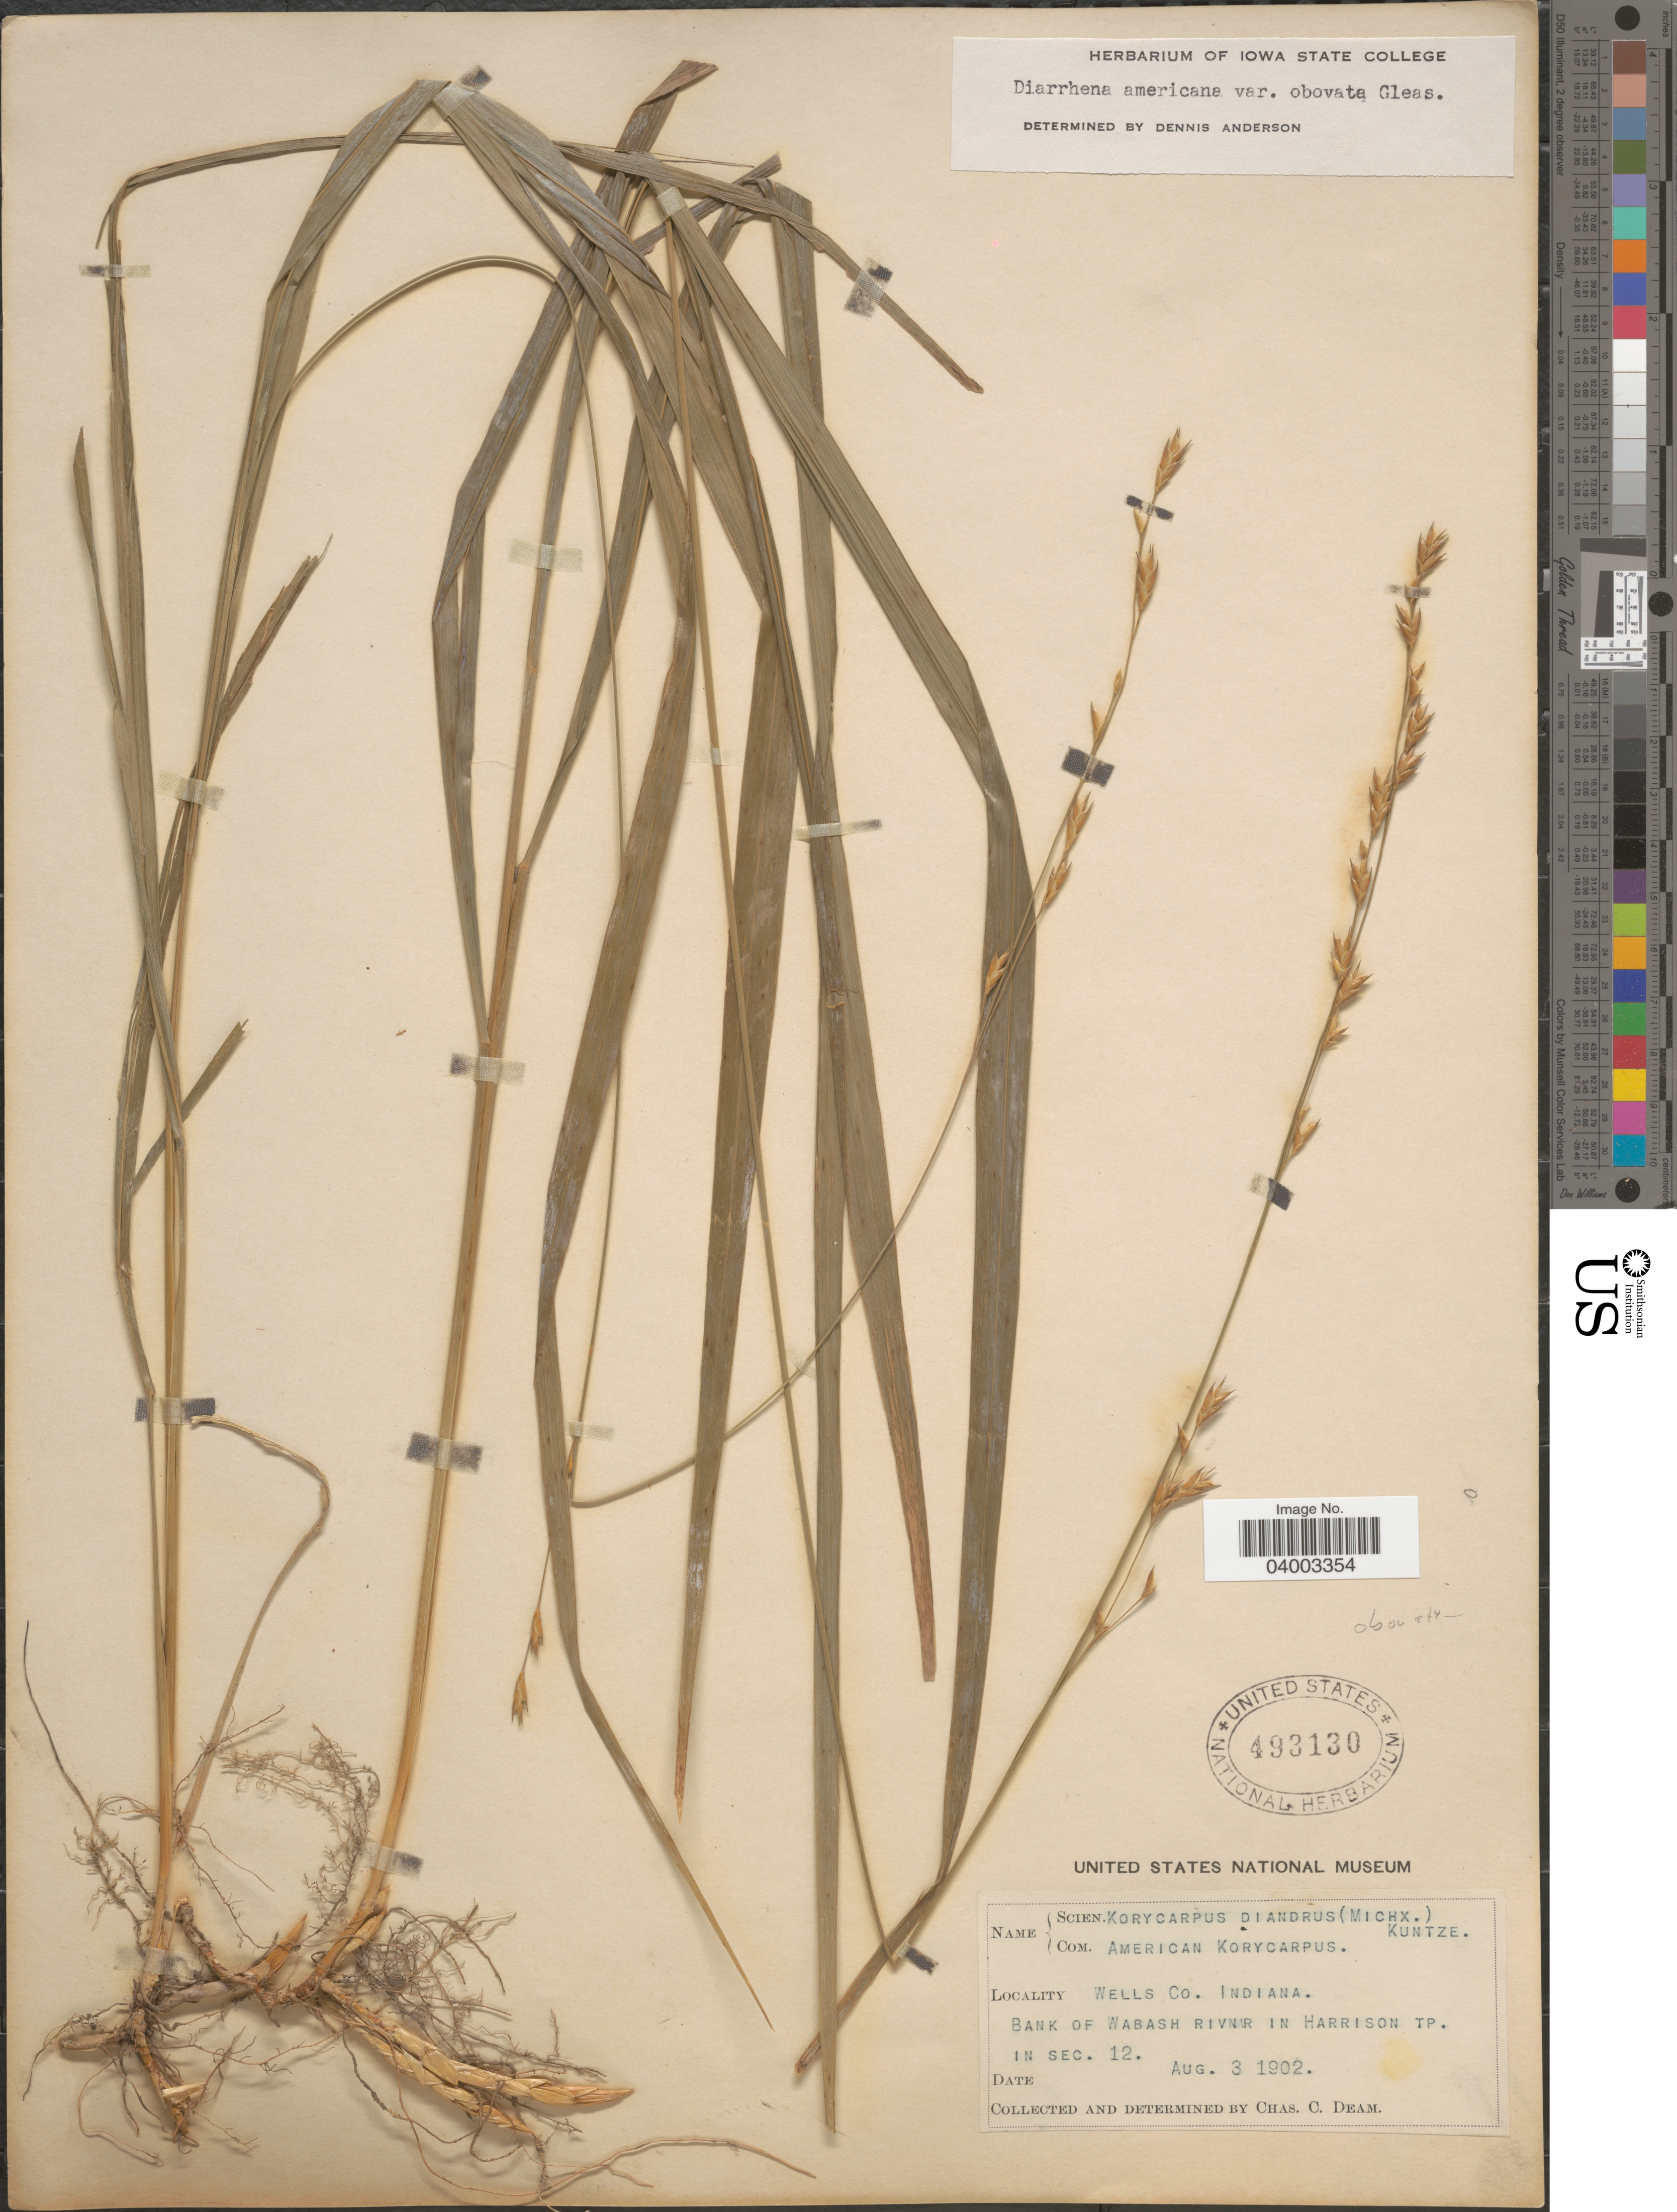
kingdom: Plantae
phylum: Tracheophyta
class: Liliopsida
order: Poales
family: Poaceae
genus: Diarrhena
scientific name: Diarrhena obovata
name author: (Gleason) Brandenburg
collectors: C. C. Deam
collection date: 1902-08-03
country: United States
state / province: Indiana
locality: Wells Co. Bank of Wabash River in Harrison Tp. in sec. 12.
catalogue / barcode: US 493130